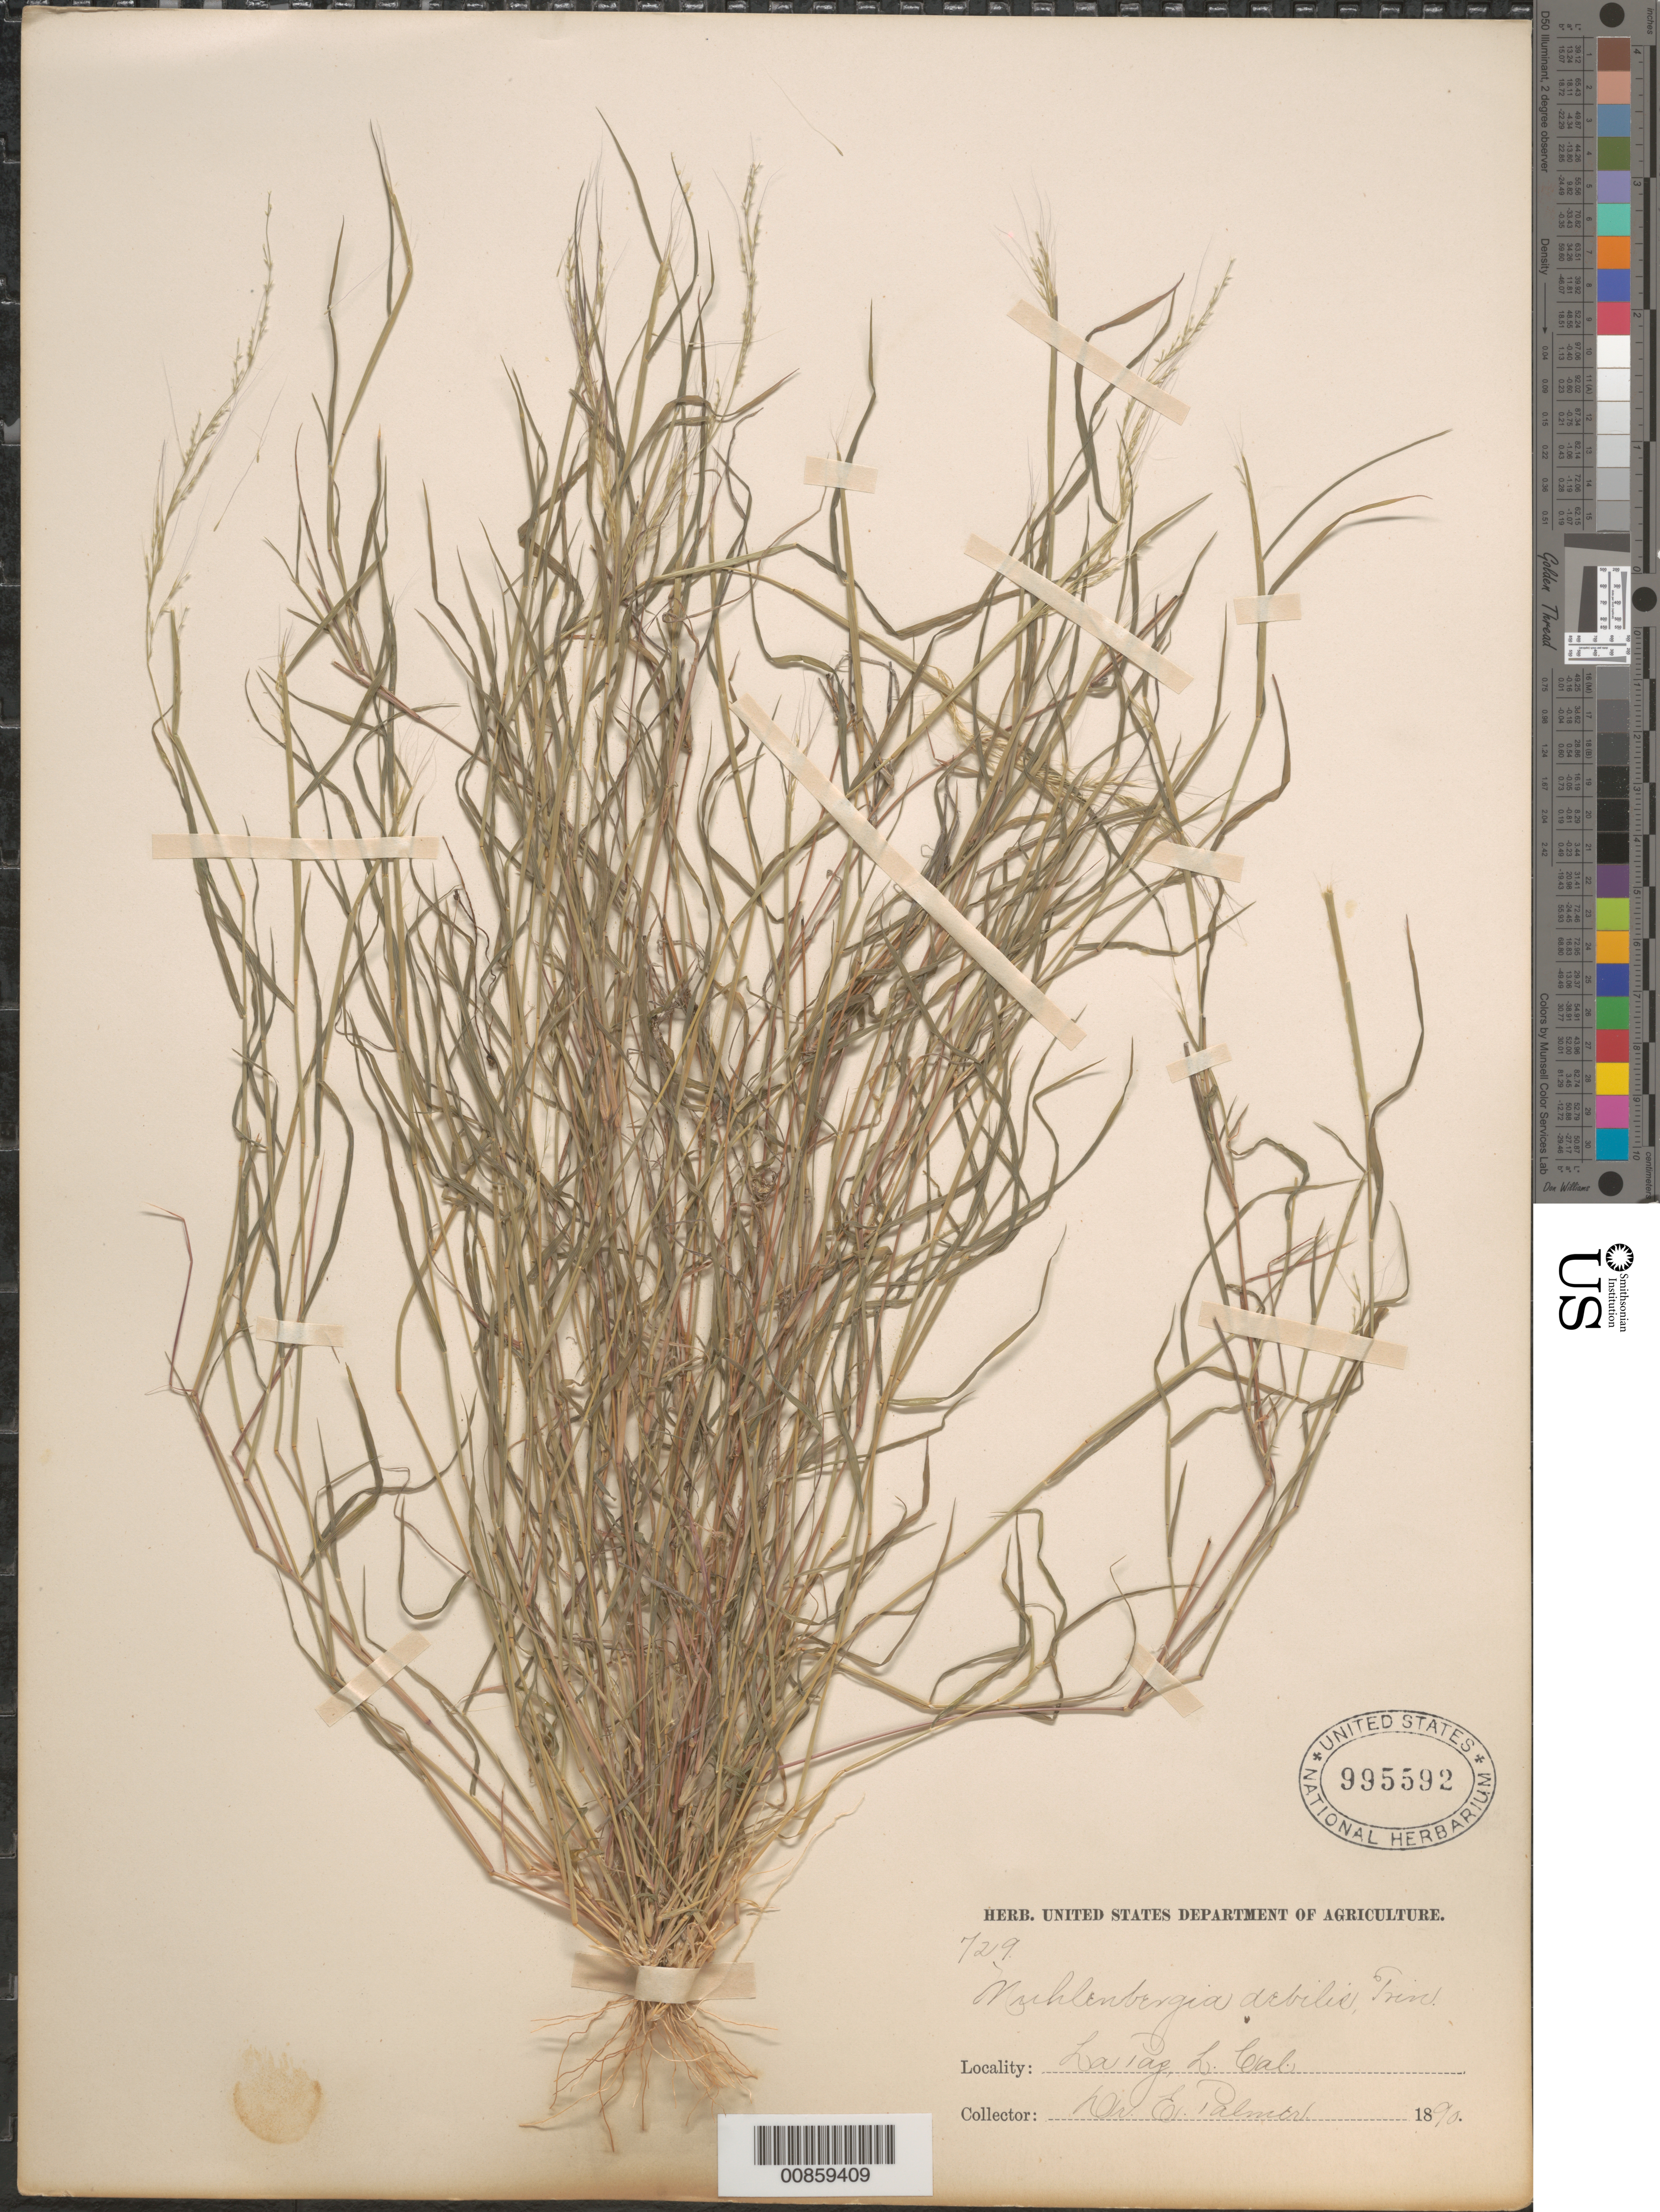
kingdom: Plantae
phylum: Tracheophyta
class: Liliopsida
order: Poales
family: Poaceae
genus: Muhlenbergia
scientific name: Muhlenbergia microsperma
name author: (DC.) Kunth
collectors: E. Palmer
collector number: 729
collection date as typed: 1890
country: Mexico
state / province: Baja California Sur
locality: La Paz, B.C.S.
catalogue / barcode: US 995592